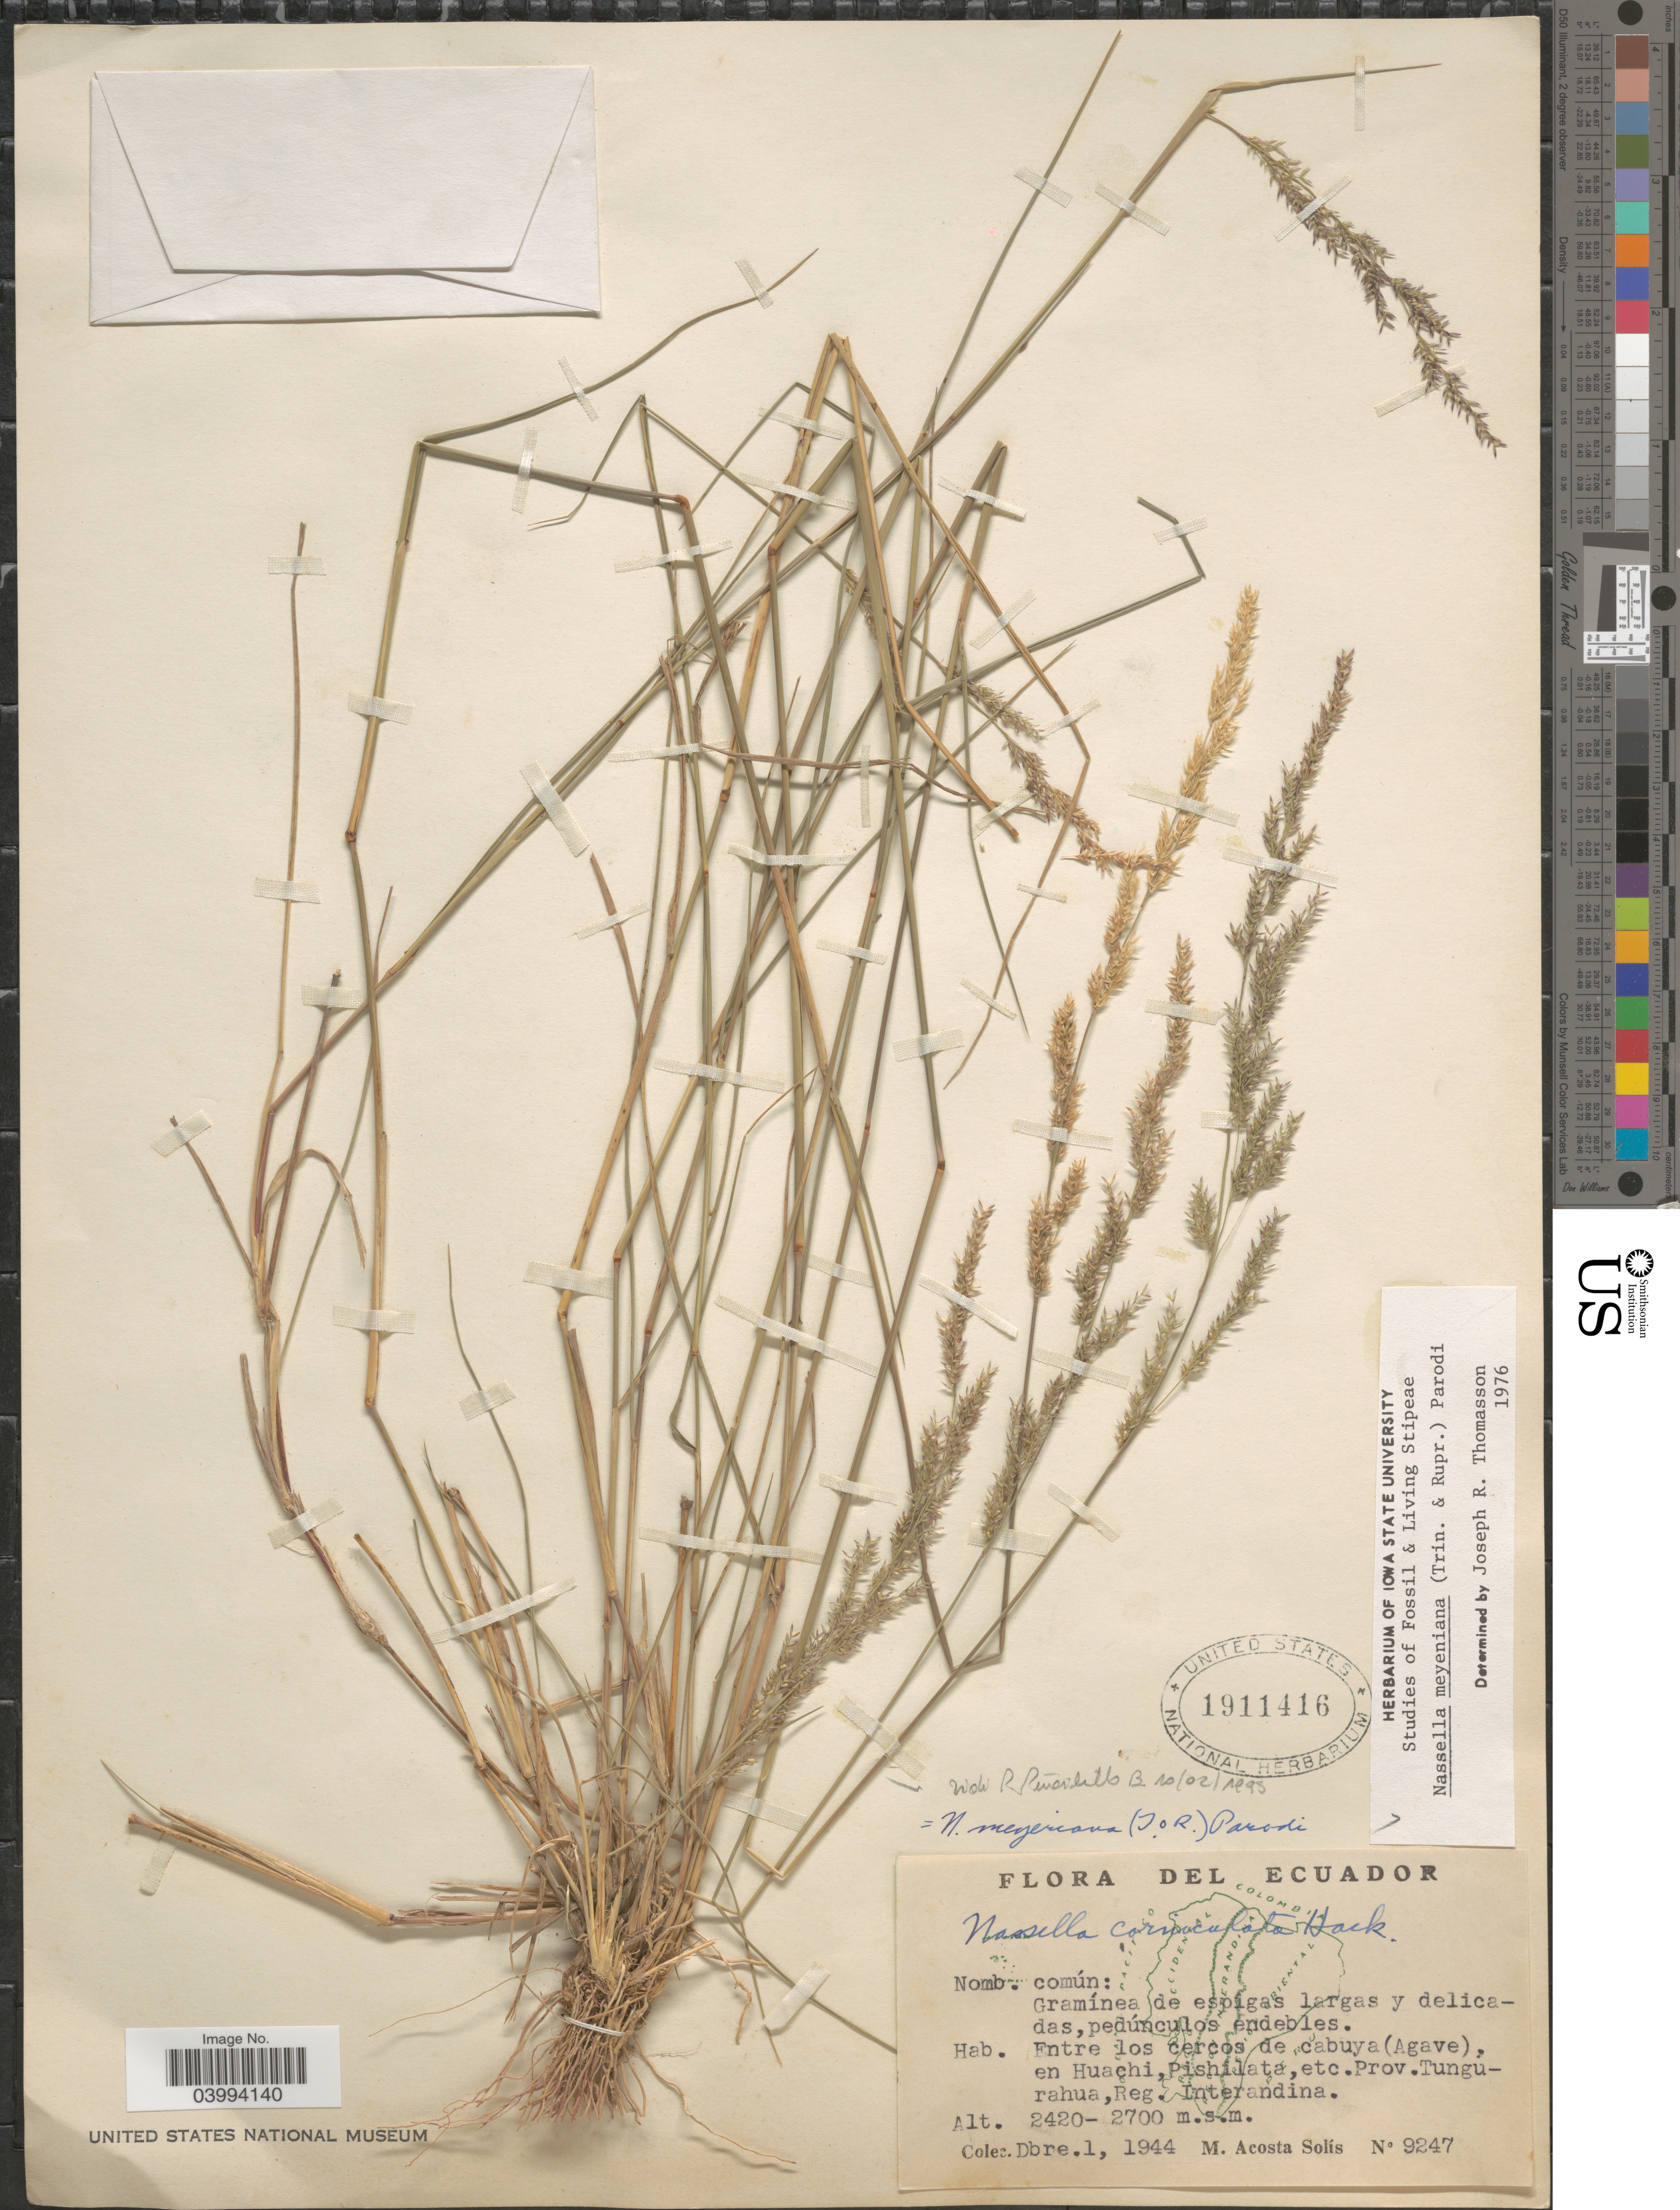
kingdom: Plantae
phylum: Tracheophyta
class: Liliopsida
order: Poales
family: Poaceae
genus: Nassella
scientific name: Nassella meyeniana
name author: (Trin. & Rupr.) Parodi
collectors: M. Acosta Solis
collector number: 9247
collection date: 1944-12-01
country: Ecuador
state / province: Tungurahua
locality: Entre los cercos de cabuya (Agave), en Huachi, Pishilata, Reg. Interandina.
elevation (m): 2420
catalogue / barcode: US 1911416